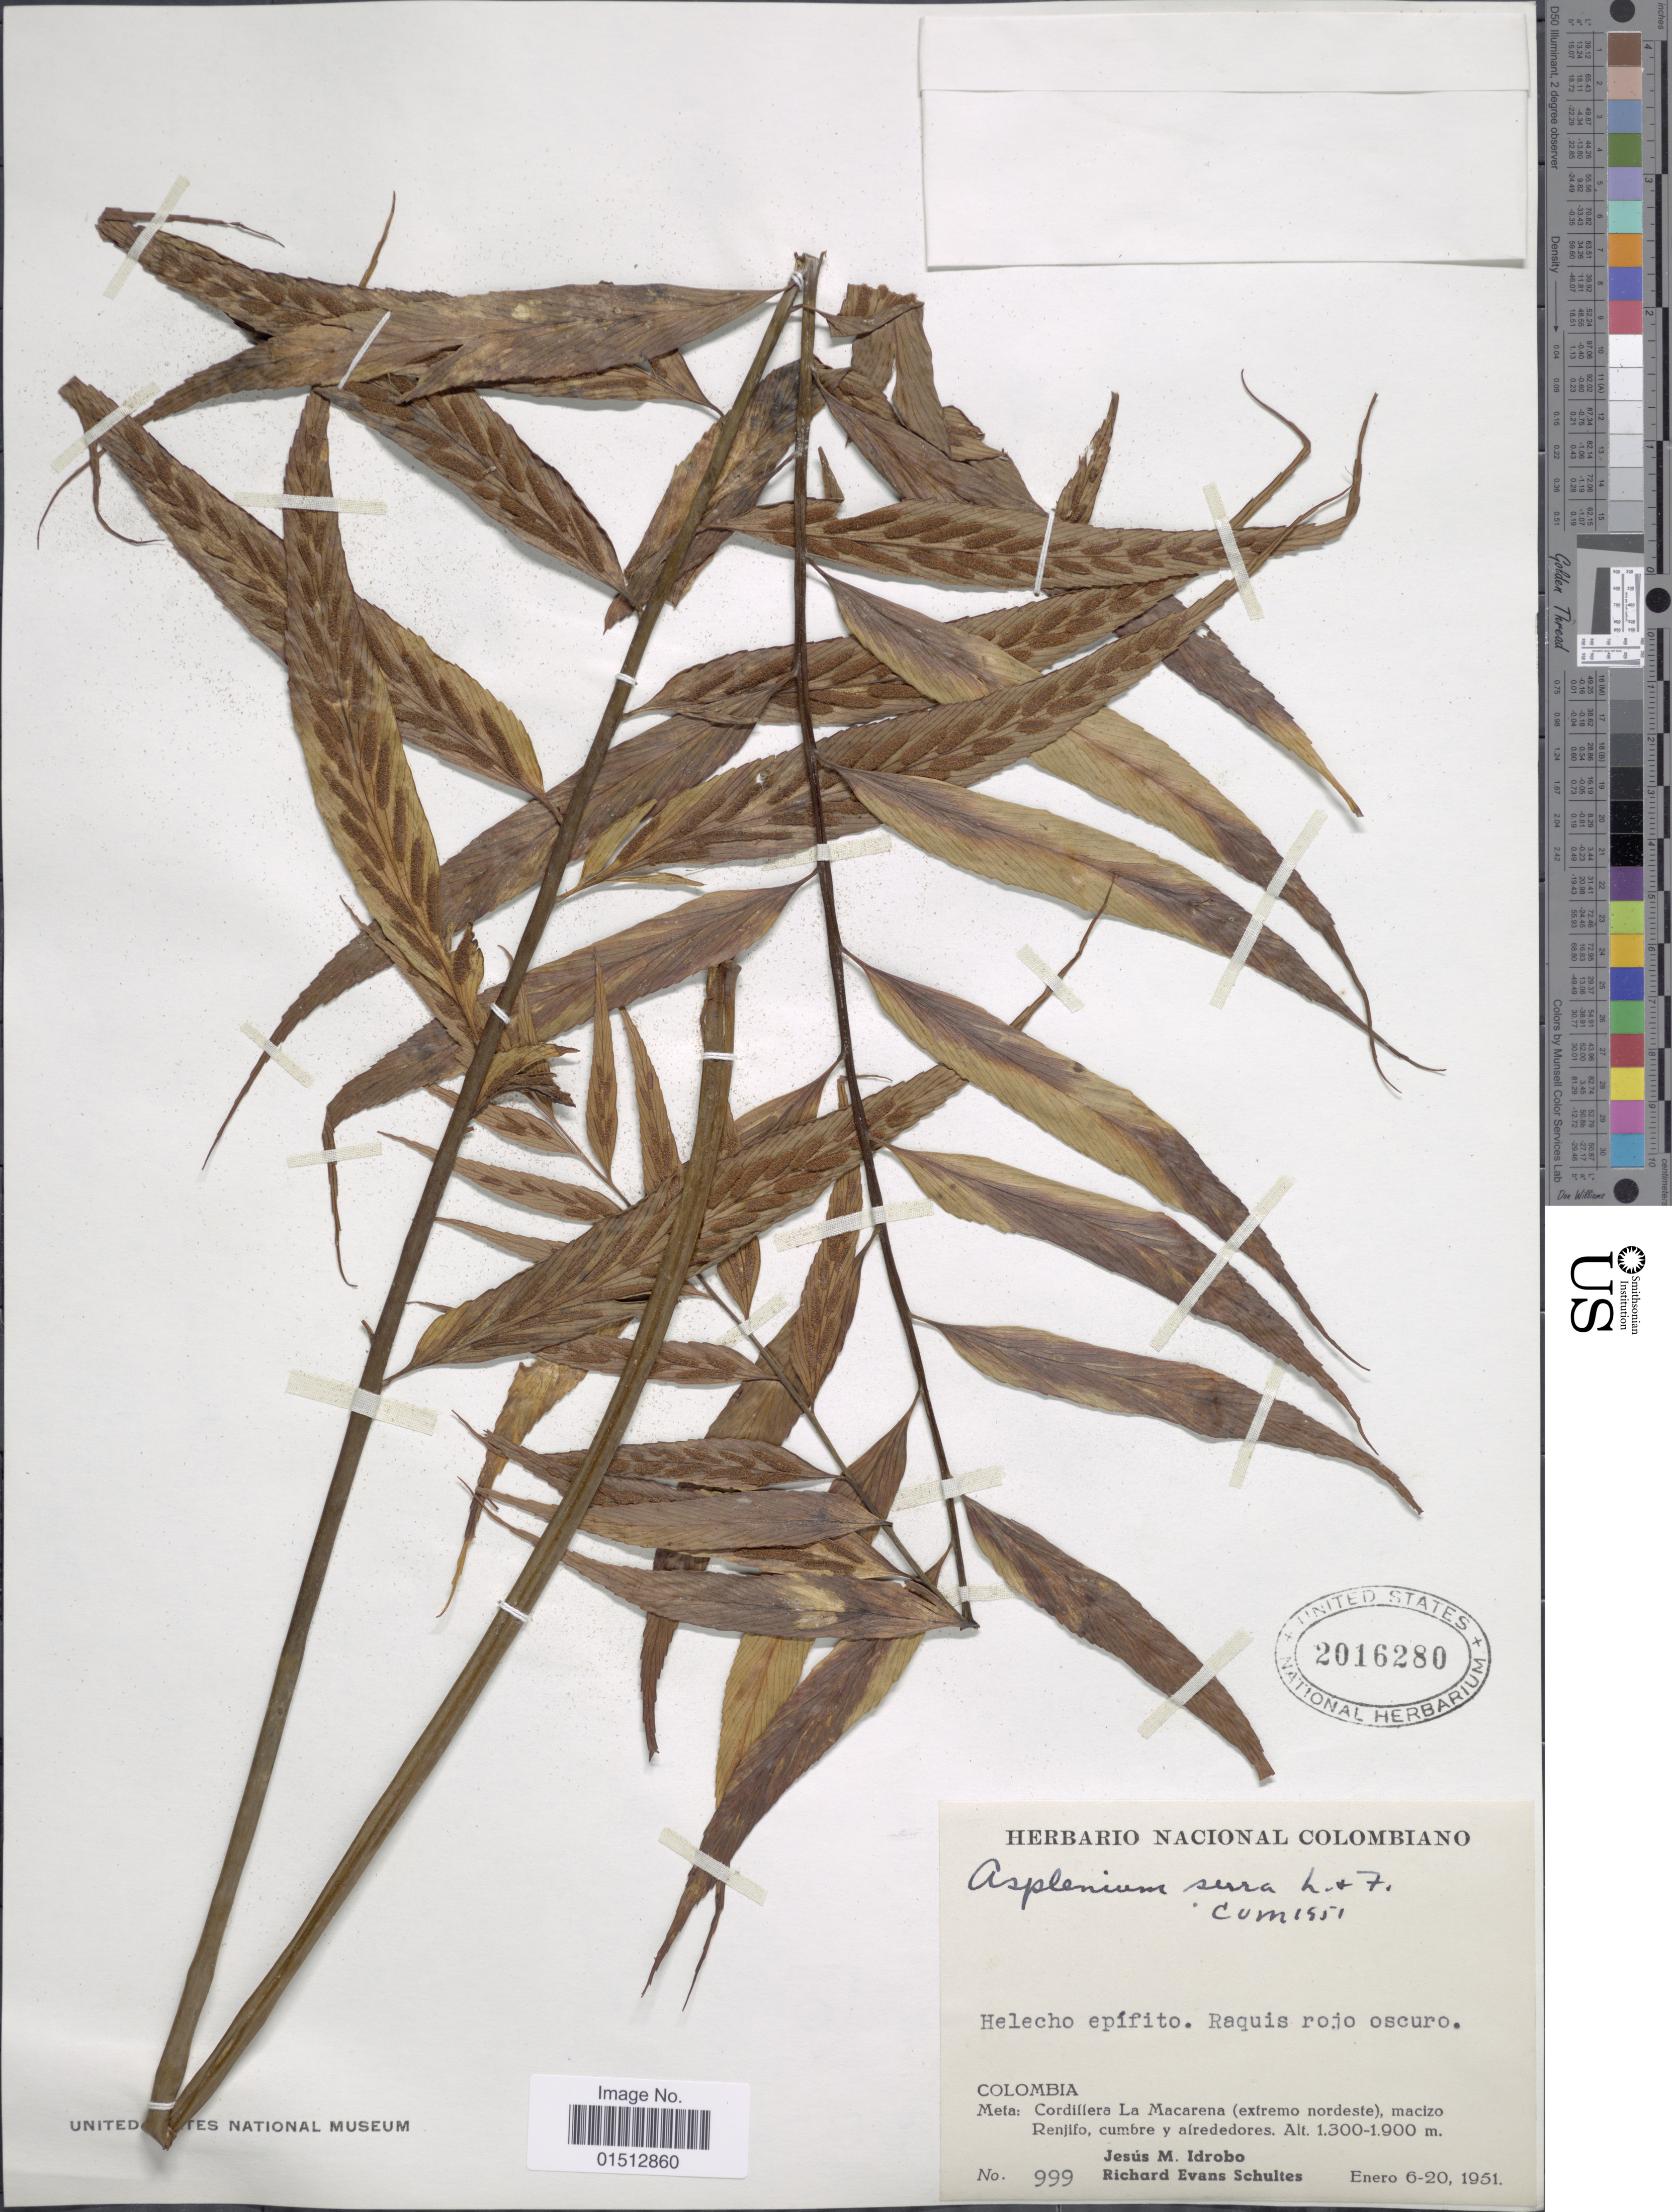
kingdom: Plantae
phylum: Tracheophyta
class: Polypodiopsida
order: Polypodiales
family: Aspleniaceae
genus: Asplenium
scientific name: Asplenium serra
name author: Langsd. & Fisch.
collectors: J. M. Idrobo & R. E. Schultes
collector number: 999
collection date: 1951-01-06/1951-01-20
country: Colombia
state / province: Meta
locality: Colombia, Meta: Cordillera La Macarena (extremo nordeste), macizo Renjifo, cumbre y alrededores.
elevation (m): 1300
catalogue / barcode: US 2016280